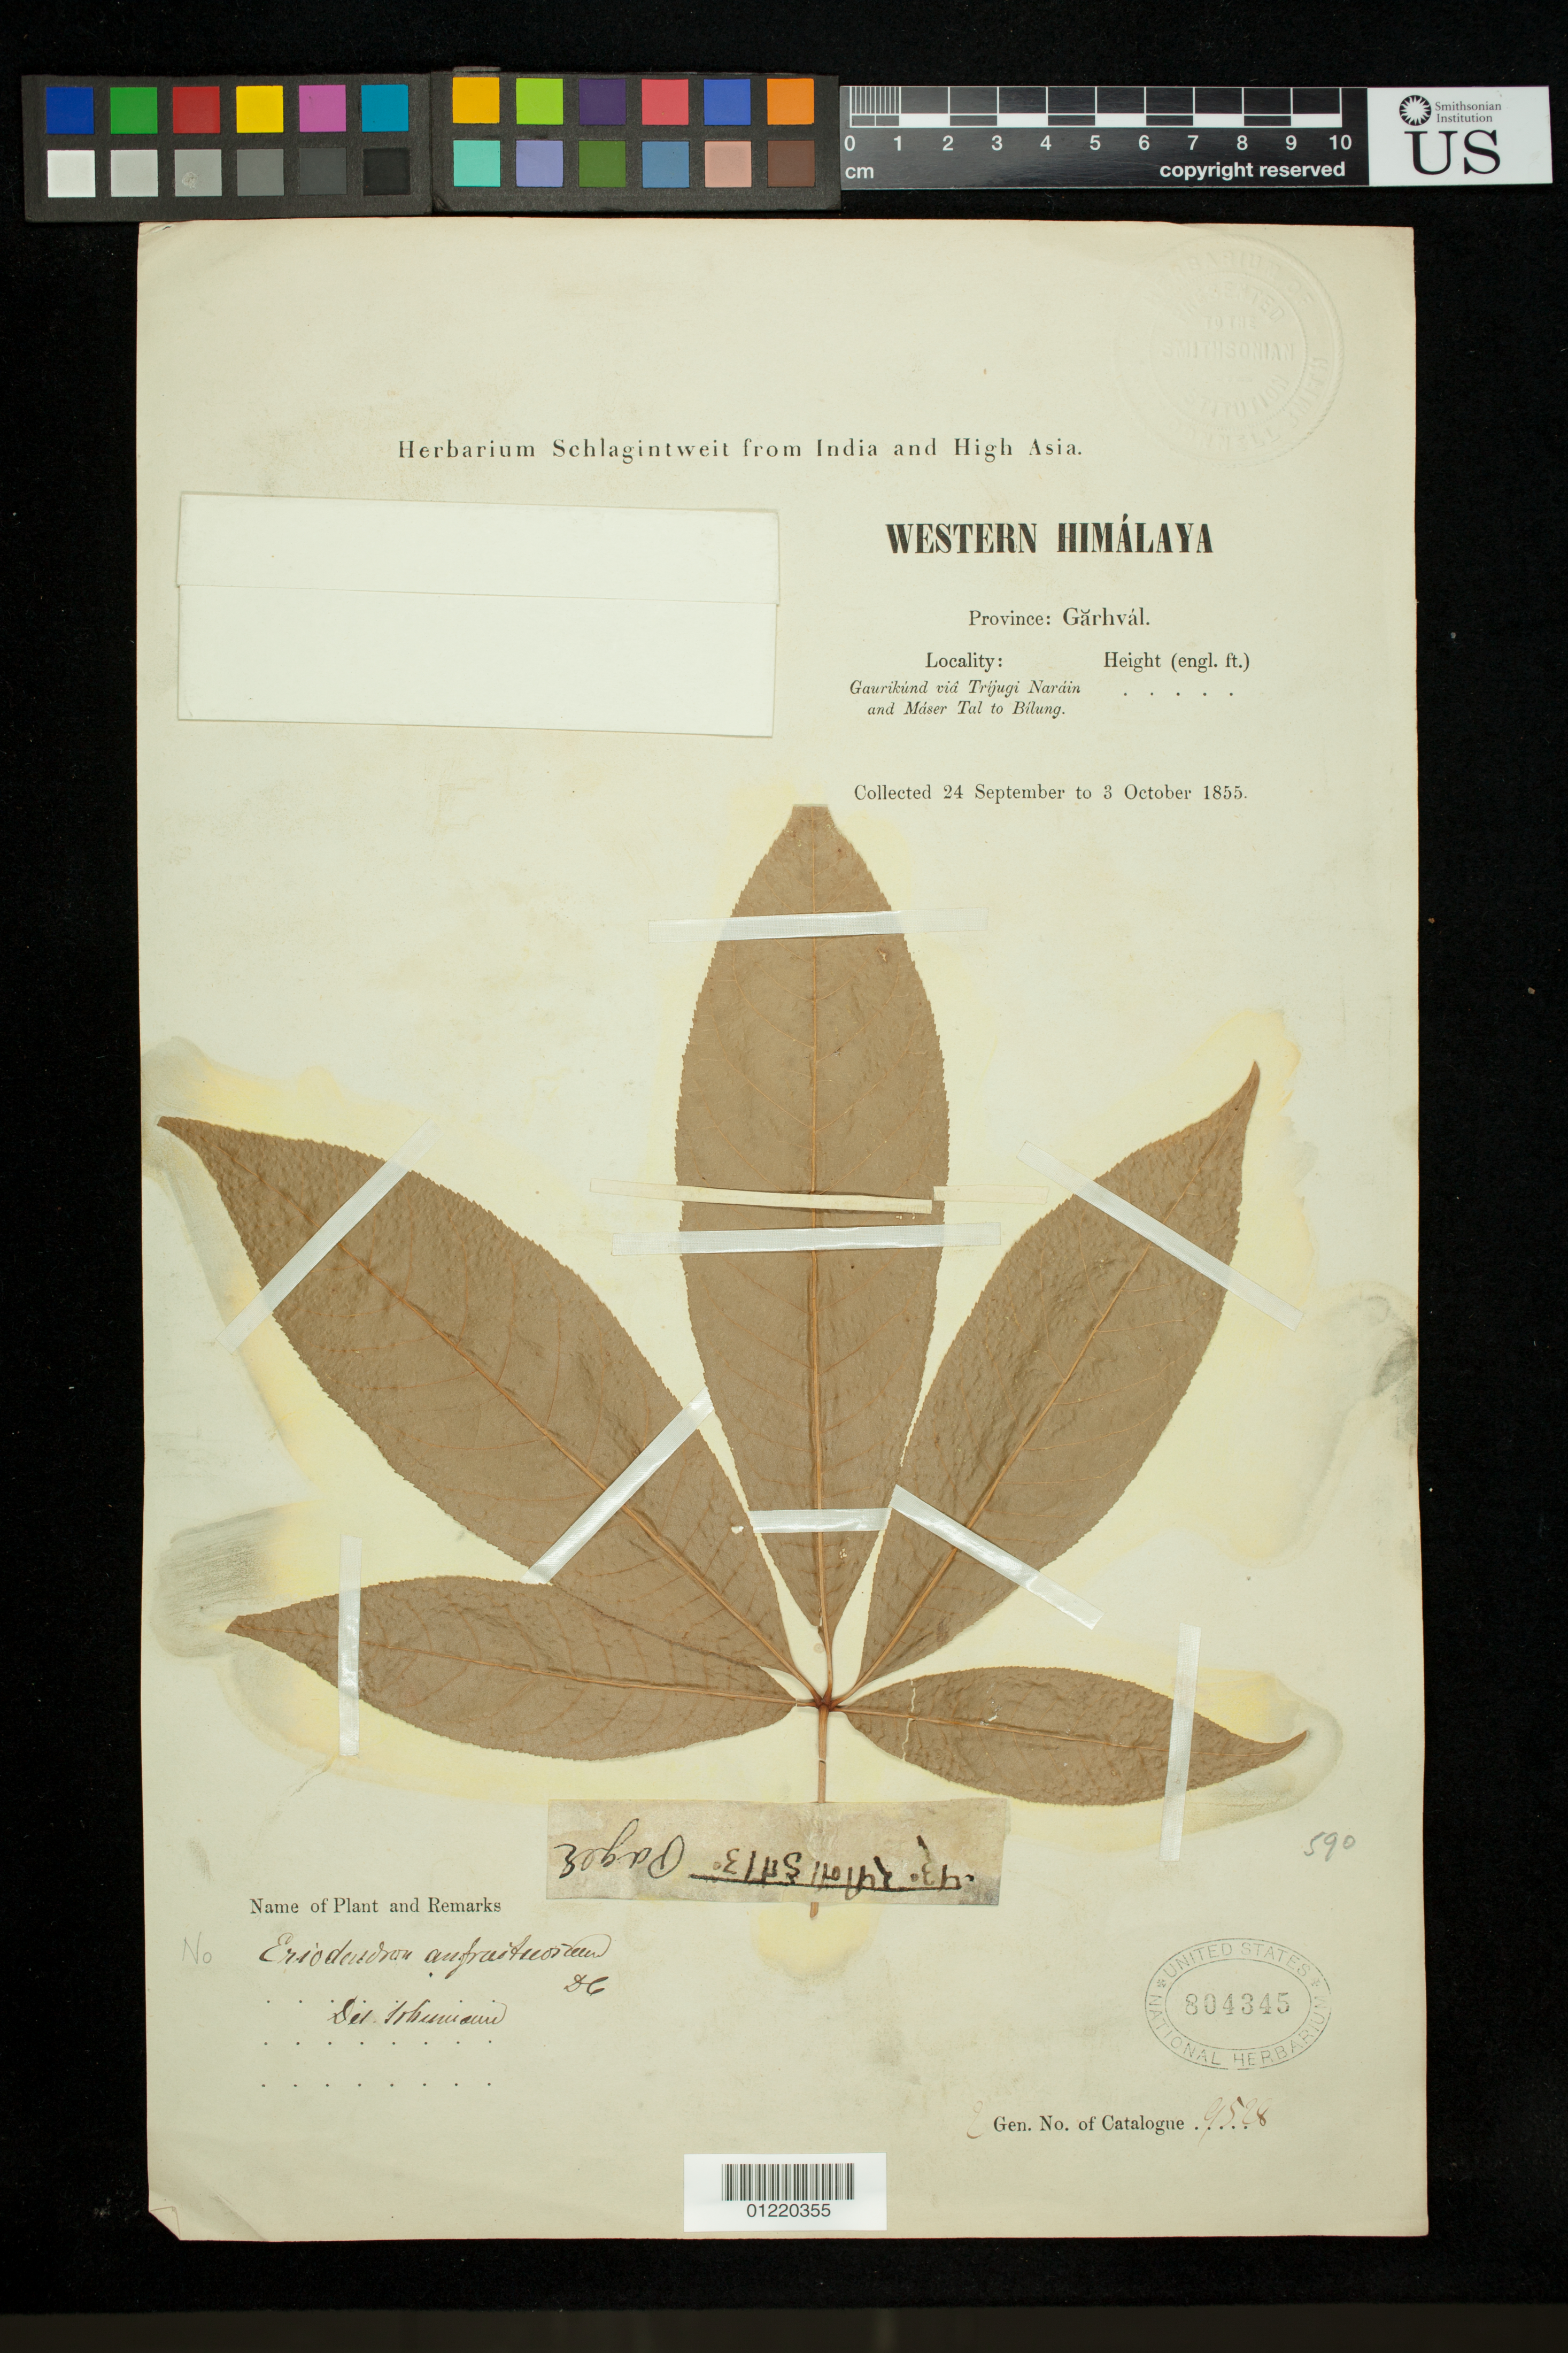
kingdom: Plantae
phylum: Tracheophyta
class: Magnoliopsida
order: Malvales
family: Malvaceae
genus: Ceiba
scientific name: Ceiba pentandra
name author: (L.) Gaertn.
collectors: Herbarium Schlagintweit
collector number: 9528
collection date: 1855-09-24/1855-10-03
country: India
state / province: Uttar Pradesh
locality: Western Himalaya. Province Garhvál [Garhwal]. Gaurikund via Trijugi Narain and Maser Tal to Bilung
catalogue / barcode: US 804345